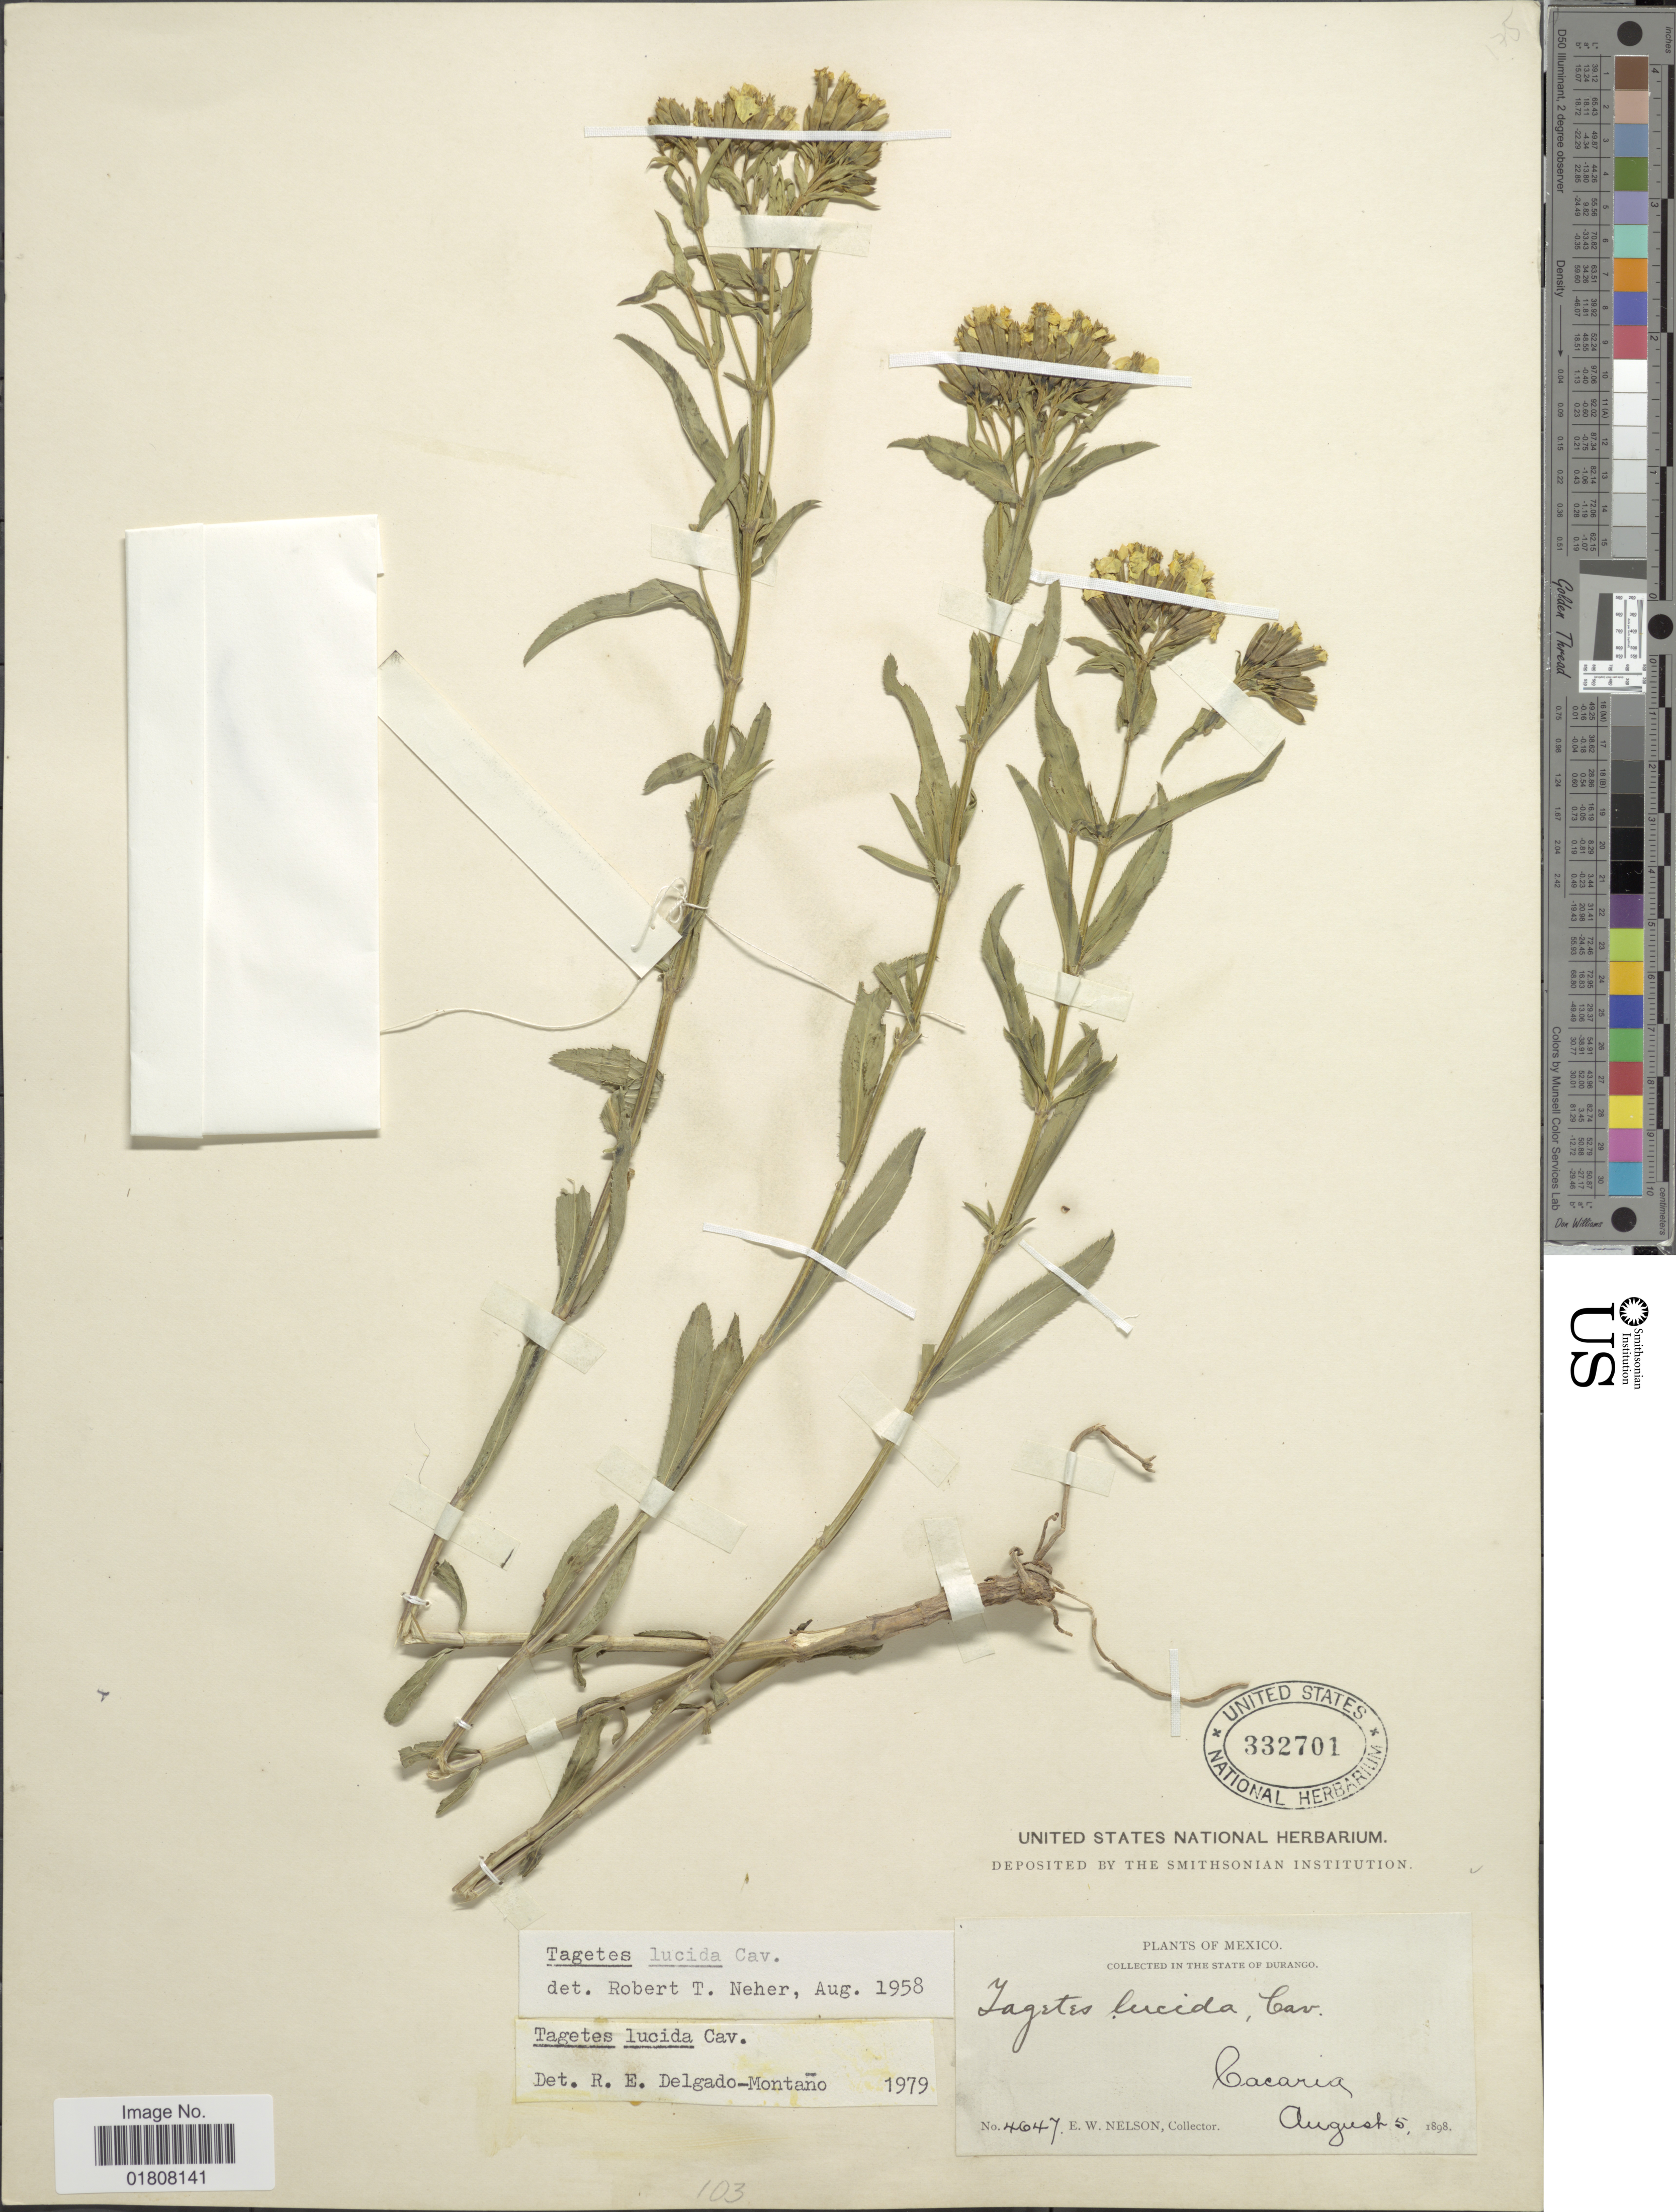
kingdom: Plantae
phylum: Tracheophyta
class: Magnoliopsida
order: Asterales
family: Asteraceae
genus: Tagetes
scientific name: Tagetes lucida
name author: Cav.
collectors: E. W. Nelson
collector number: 4647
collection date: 1898-08-05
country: Mexico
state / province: Durango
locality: Cacaria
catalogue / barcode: US 332701